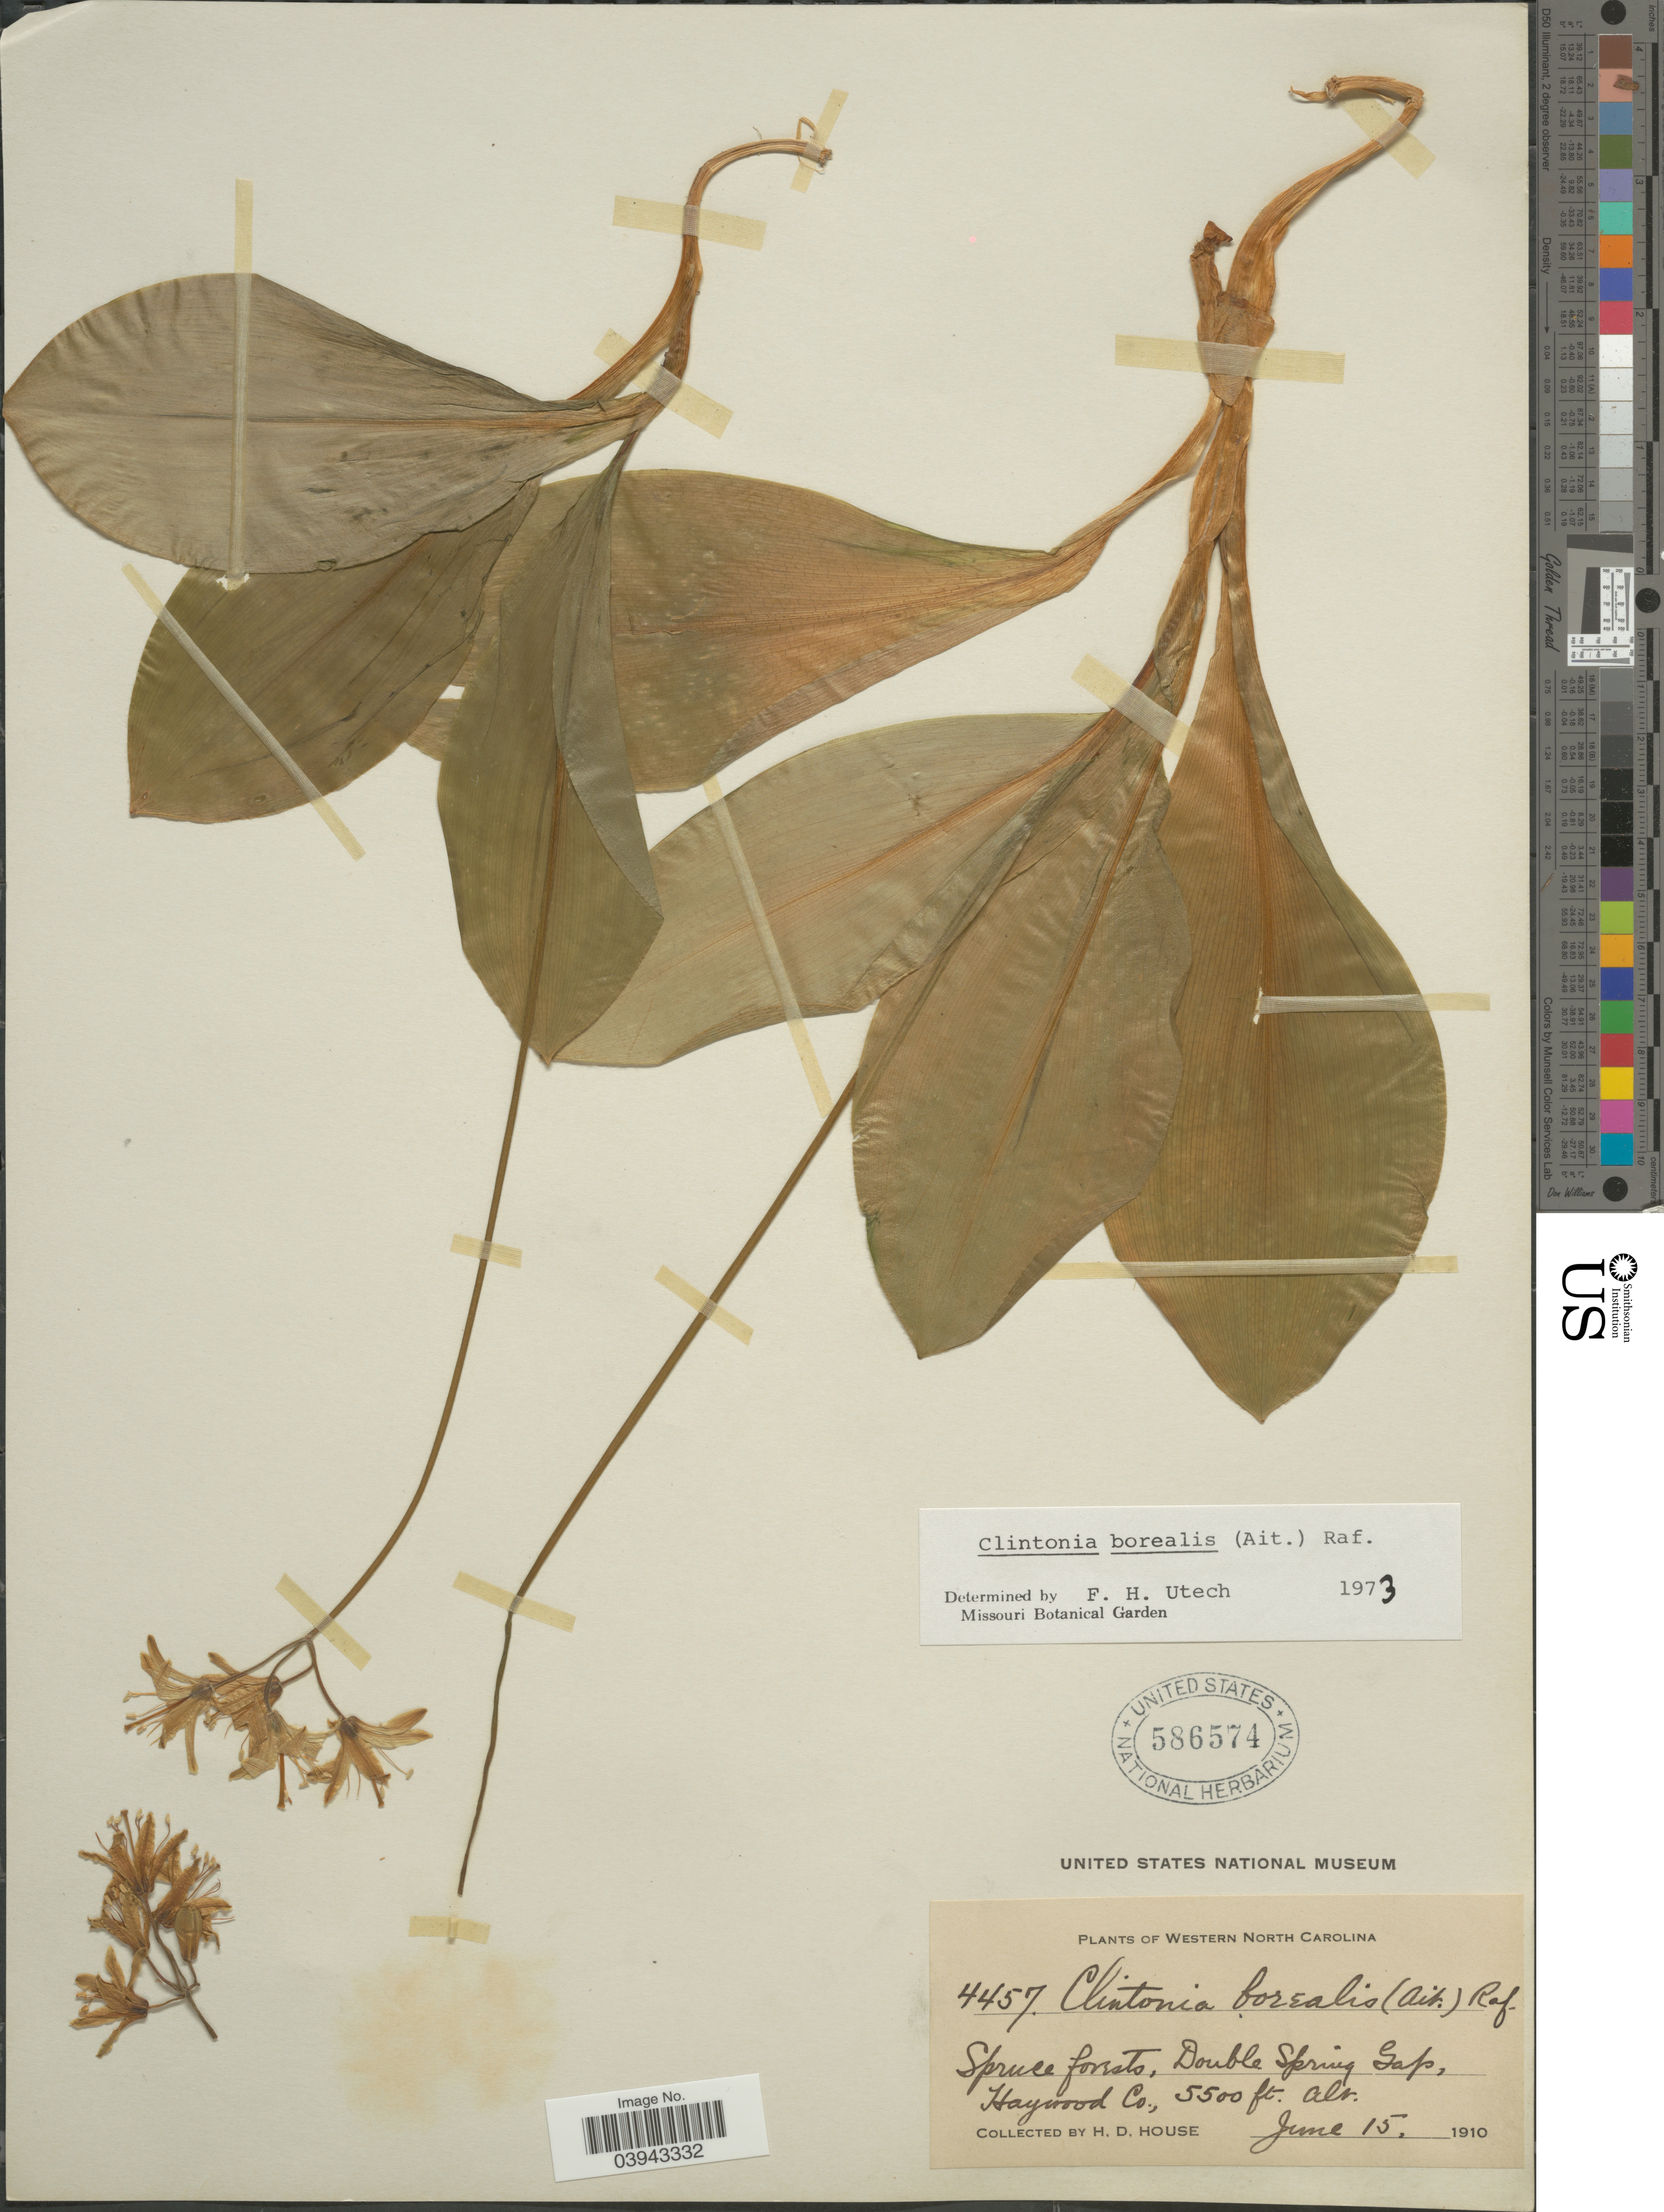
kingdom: Plantae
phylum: Tracheophyta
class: Liliopsida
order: Liliales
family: Liliaceae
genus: Clintonia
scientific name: Clintonia borealis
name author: (Aiton) Raf.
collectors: H. D. House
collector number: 4457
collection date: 1910-06-15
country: United States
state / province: North Carolina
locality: Western North Carolina. Double Spring Gap, Haywood Co.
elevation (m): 1676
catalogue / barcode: US 586574